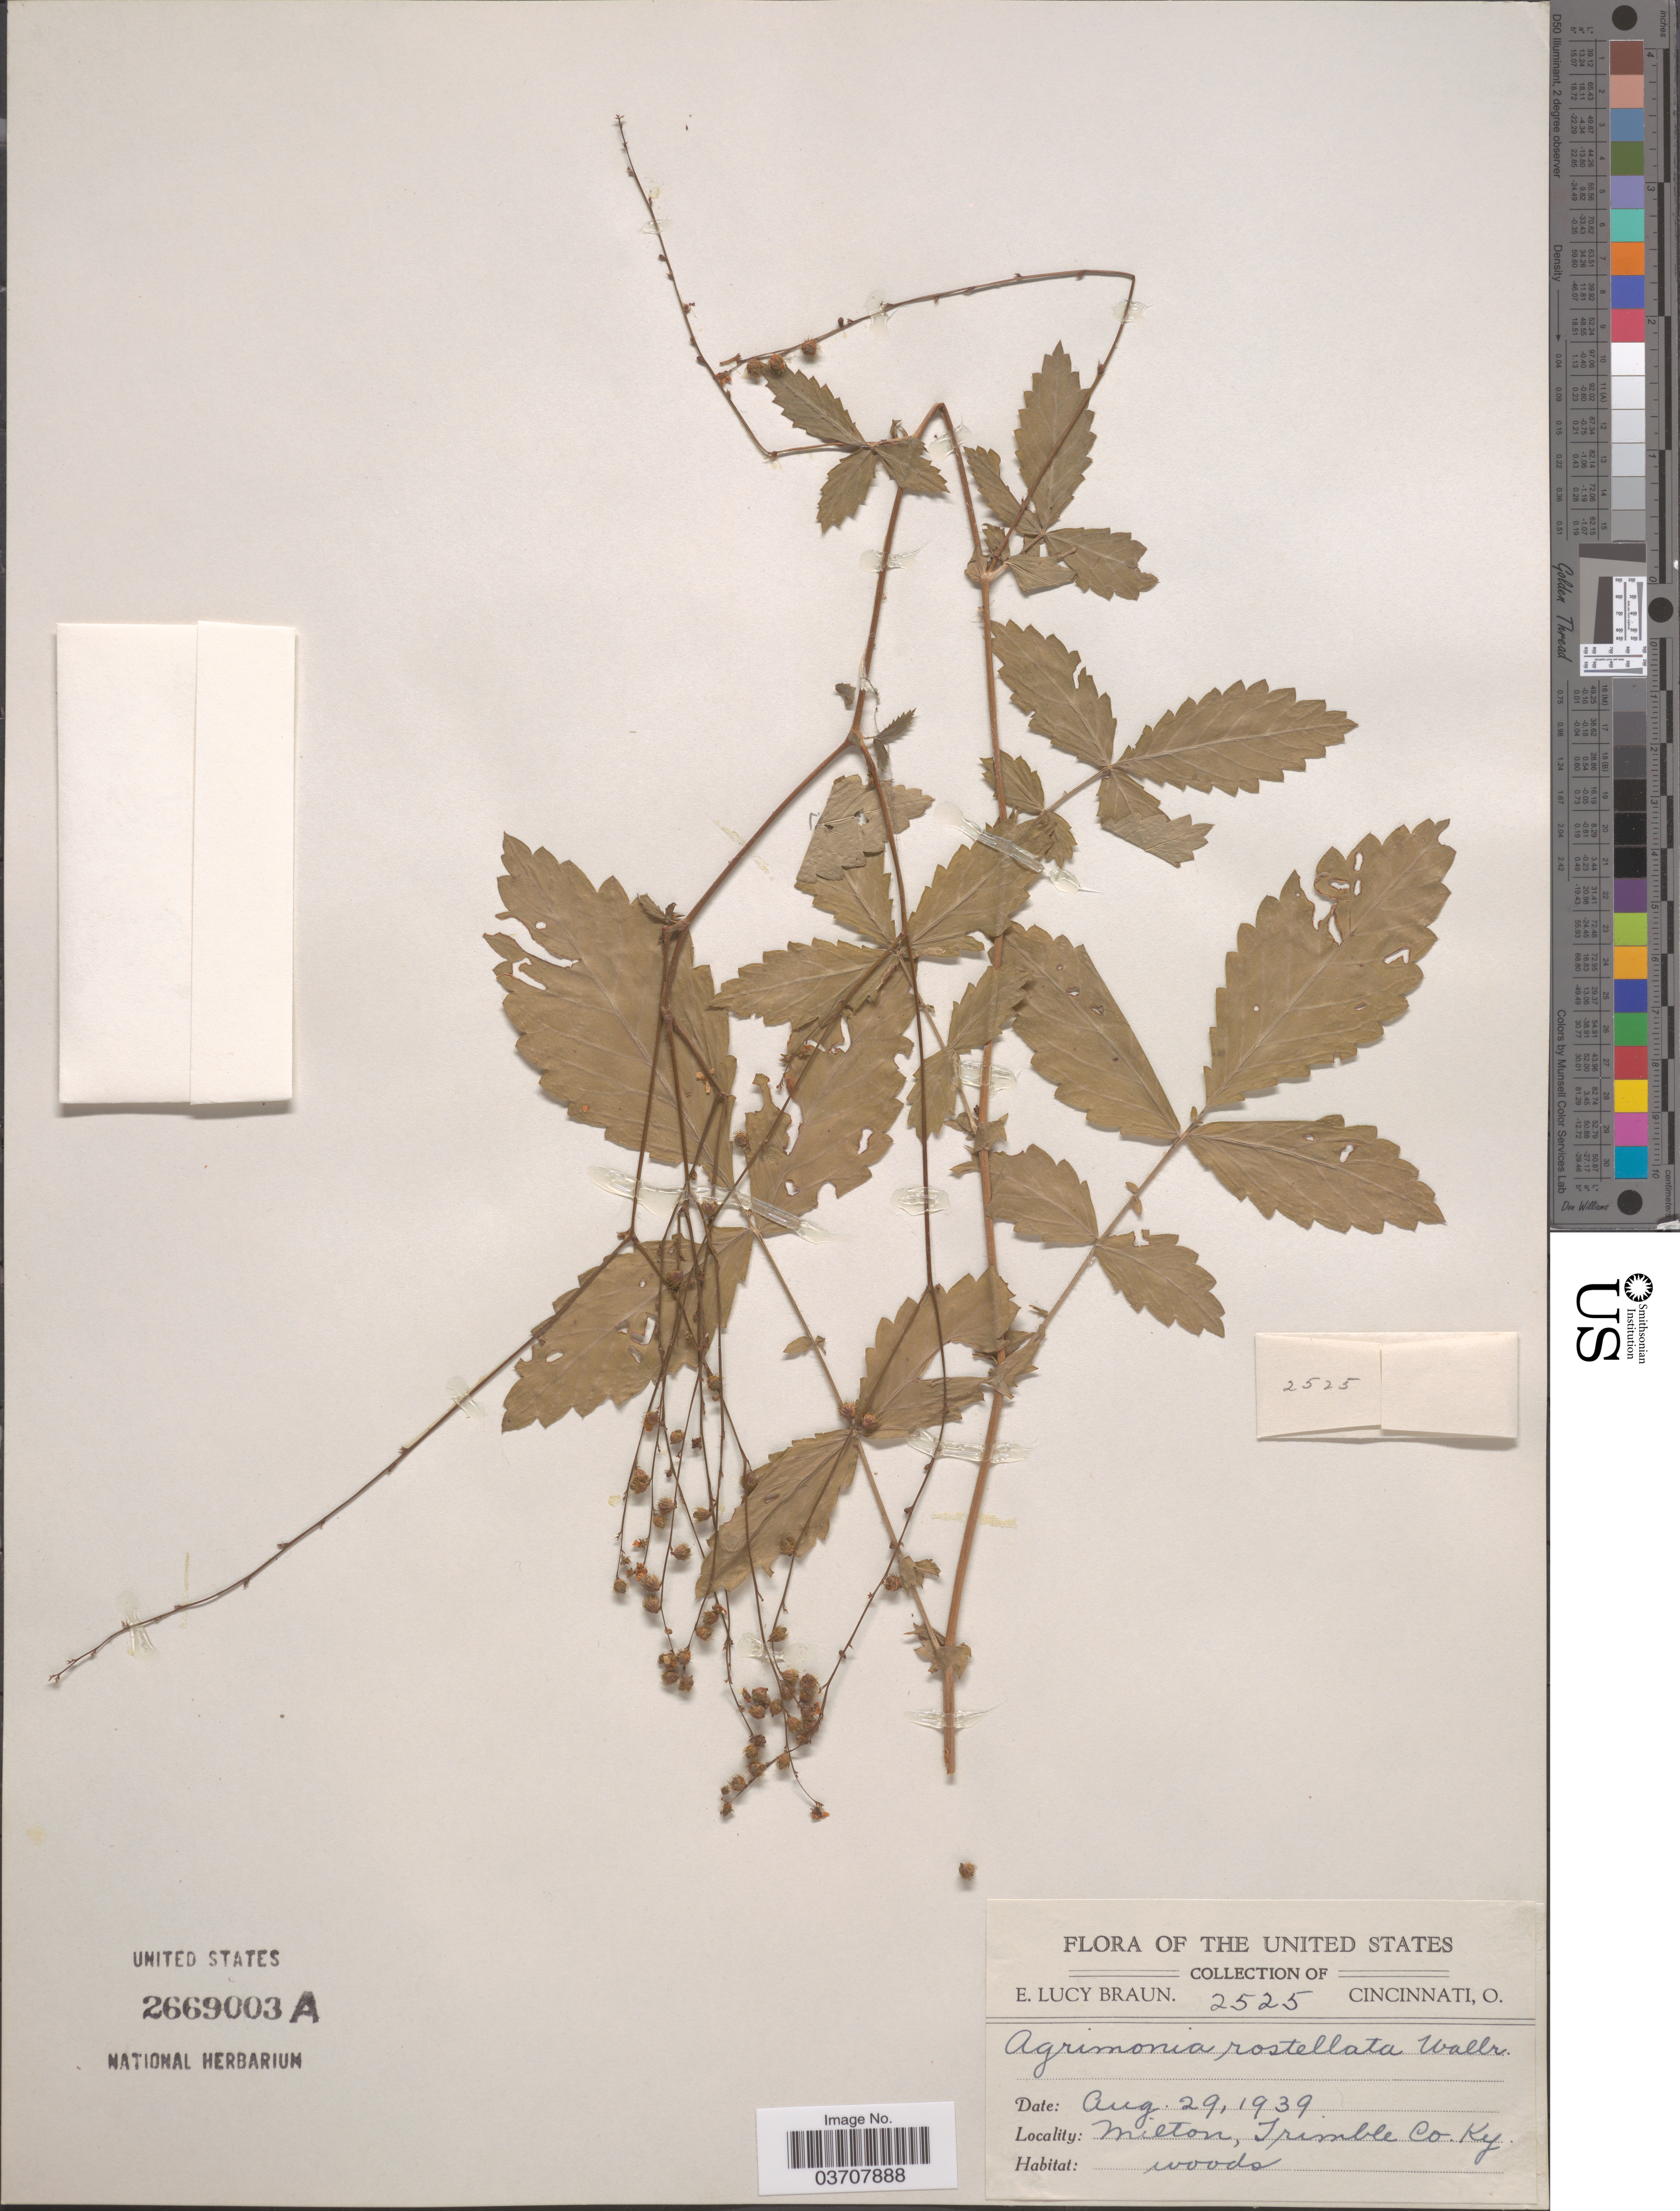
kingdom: Plantae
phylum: Tracheophyta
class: Magnoliopsida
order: Rosales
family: Rosaceae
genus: Agrimonia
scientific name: Agrimonia rostellata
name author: Wallr.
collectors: E. L. Braun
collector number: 2525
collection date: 1939-08-29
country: United States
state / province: Kentucky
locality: Milton, Trimble Co.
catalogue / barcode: US 2669003A